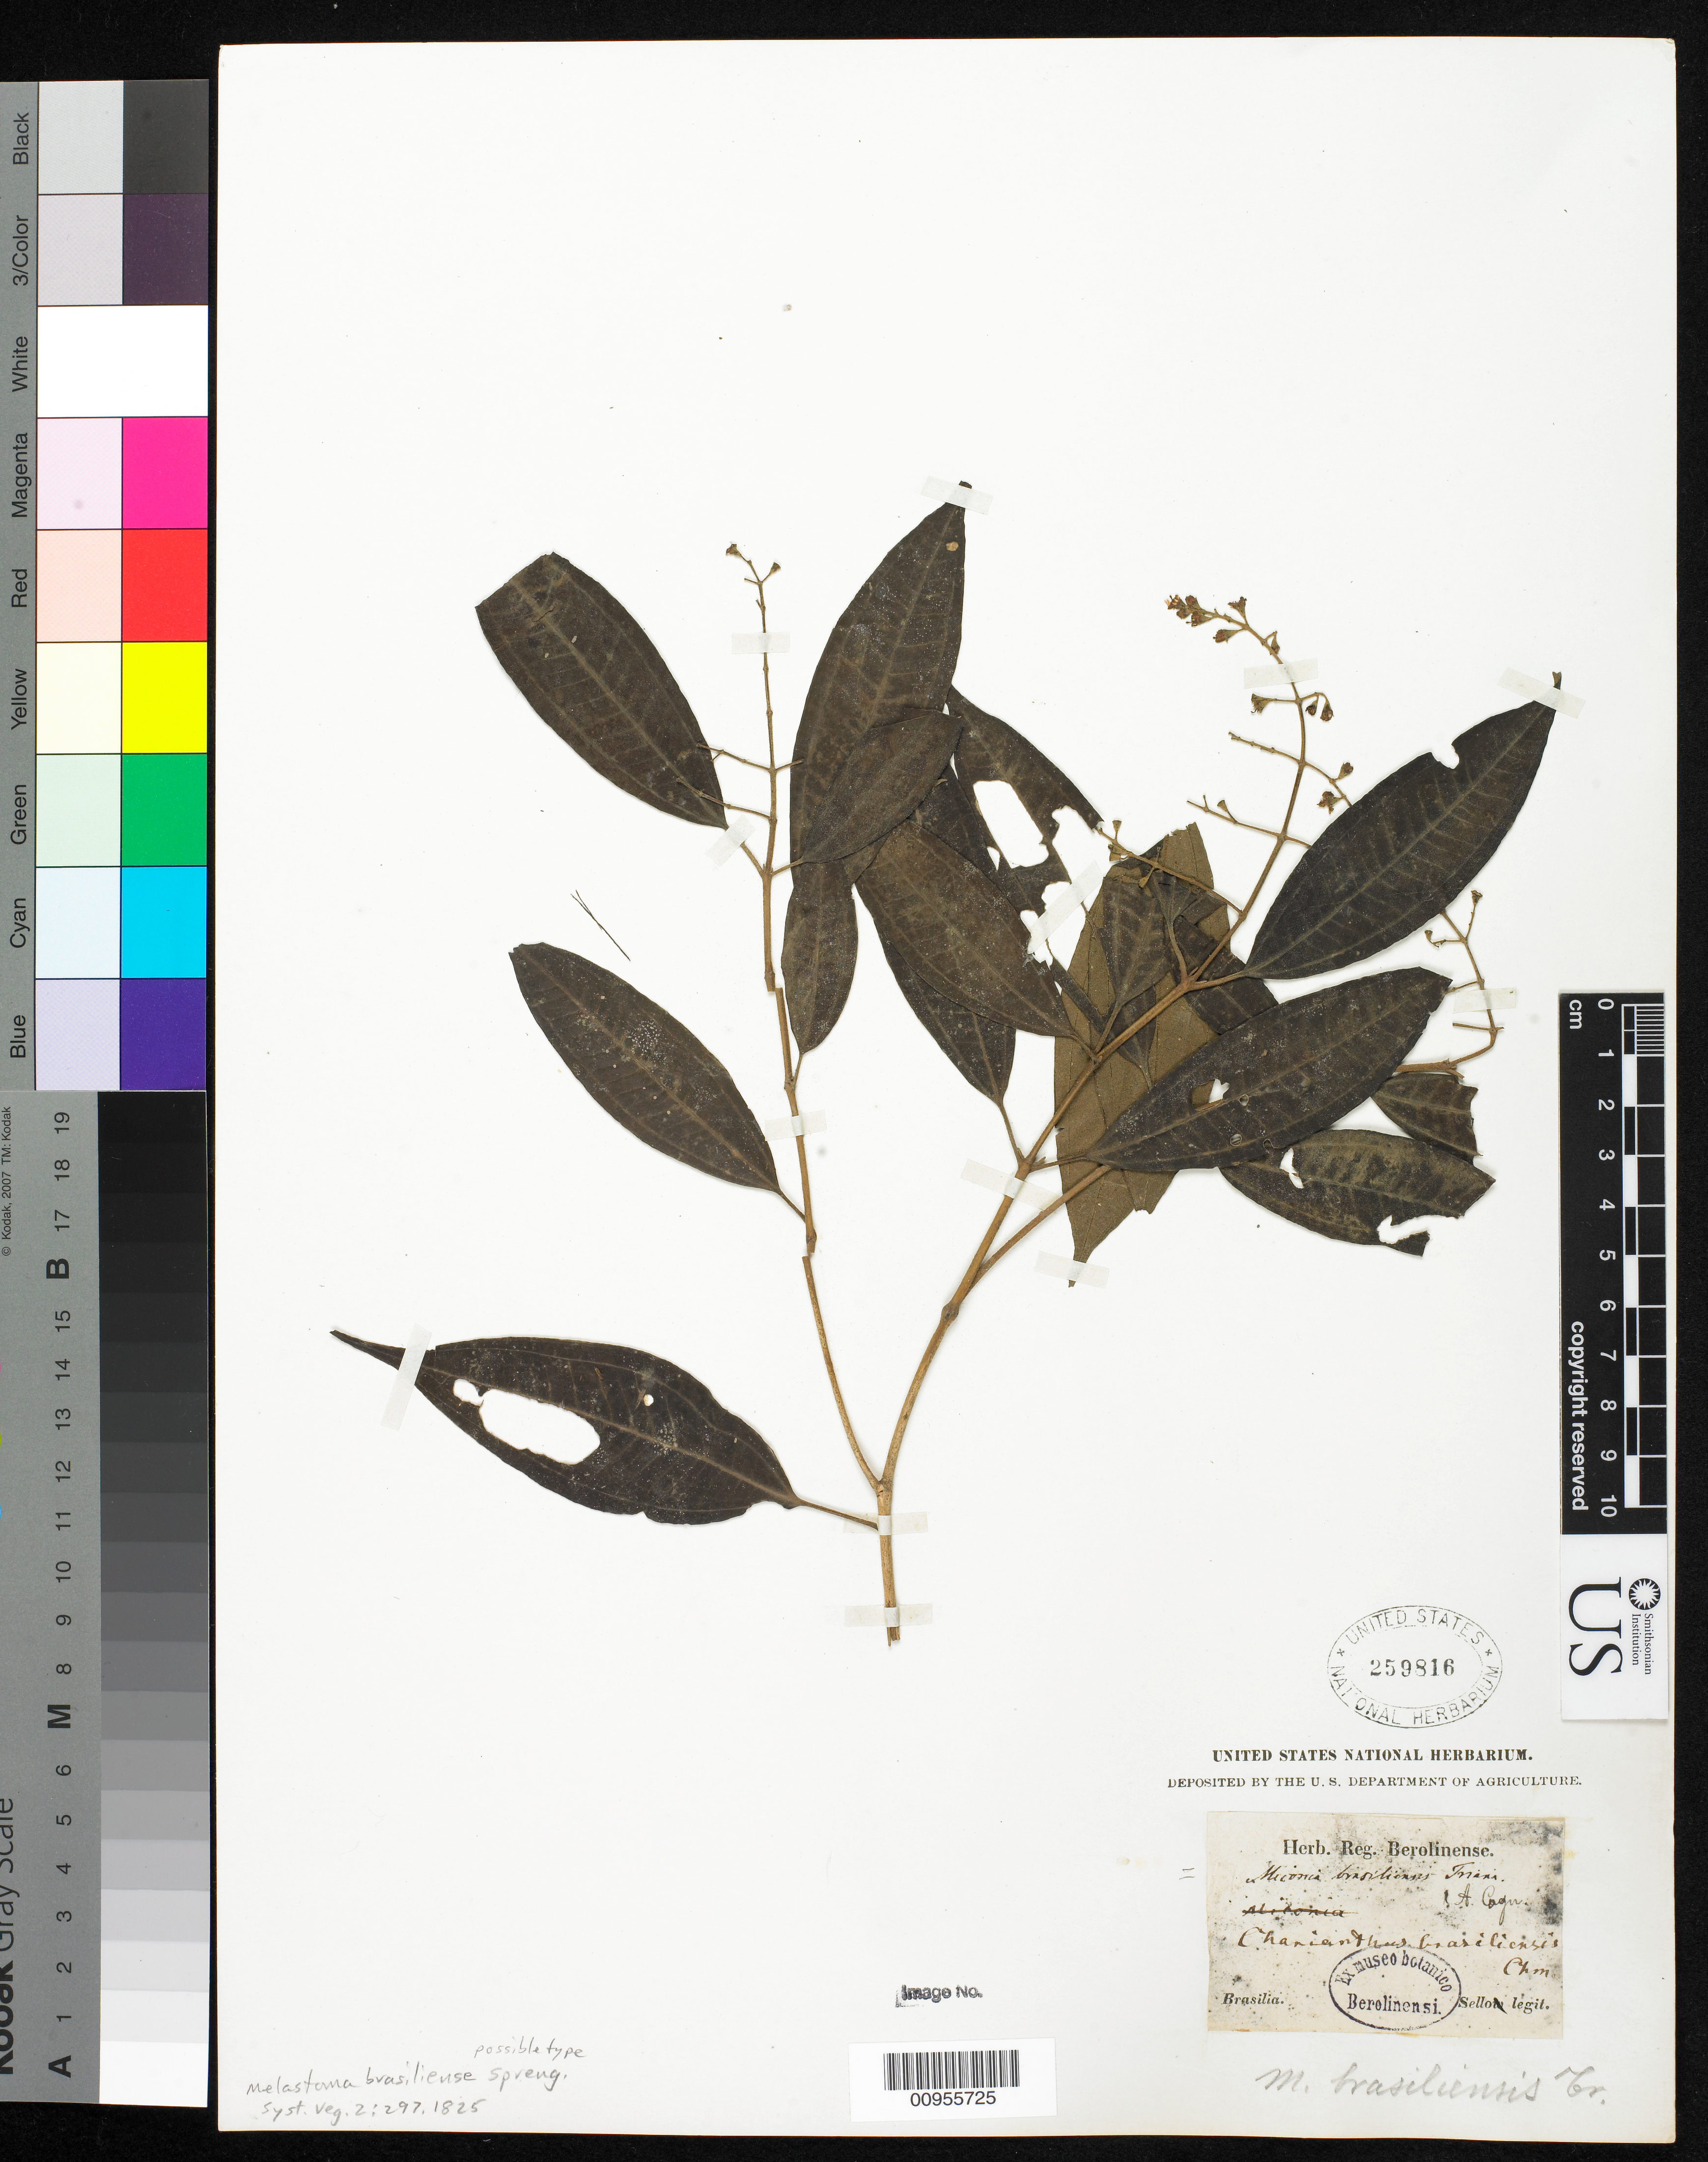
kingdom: Plantae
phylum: Tracheophyta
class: Magnoliopsida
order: Myrtales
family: Melastomataceae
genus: Melastoma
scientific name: Melastoma brasiliense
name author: Spreng.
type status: Possible Type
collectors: F. Sellow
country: Brazil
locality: "Brasilia".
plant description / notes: Lectotype collection is F. Sellow 743 as designated by R. Goldenberg & C.V. Martin, Harvard Pap. Bot. 13(2): 224 (2008).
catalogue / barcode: US 259816